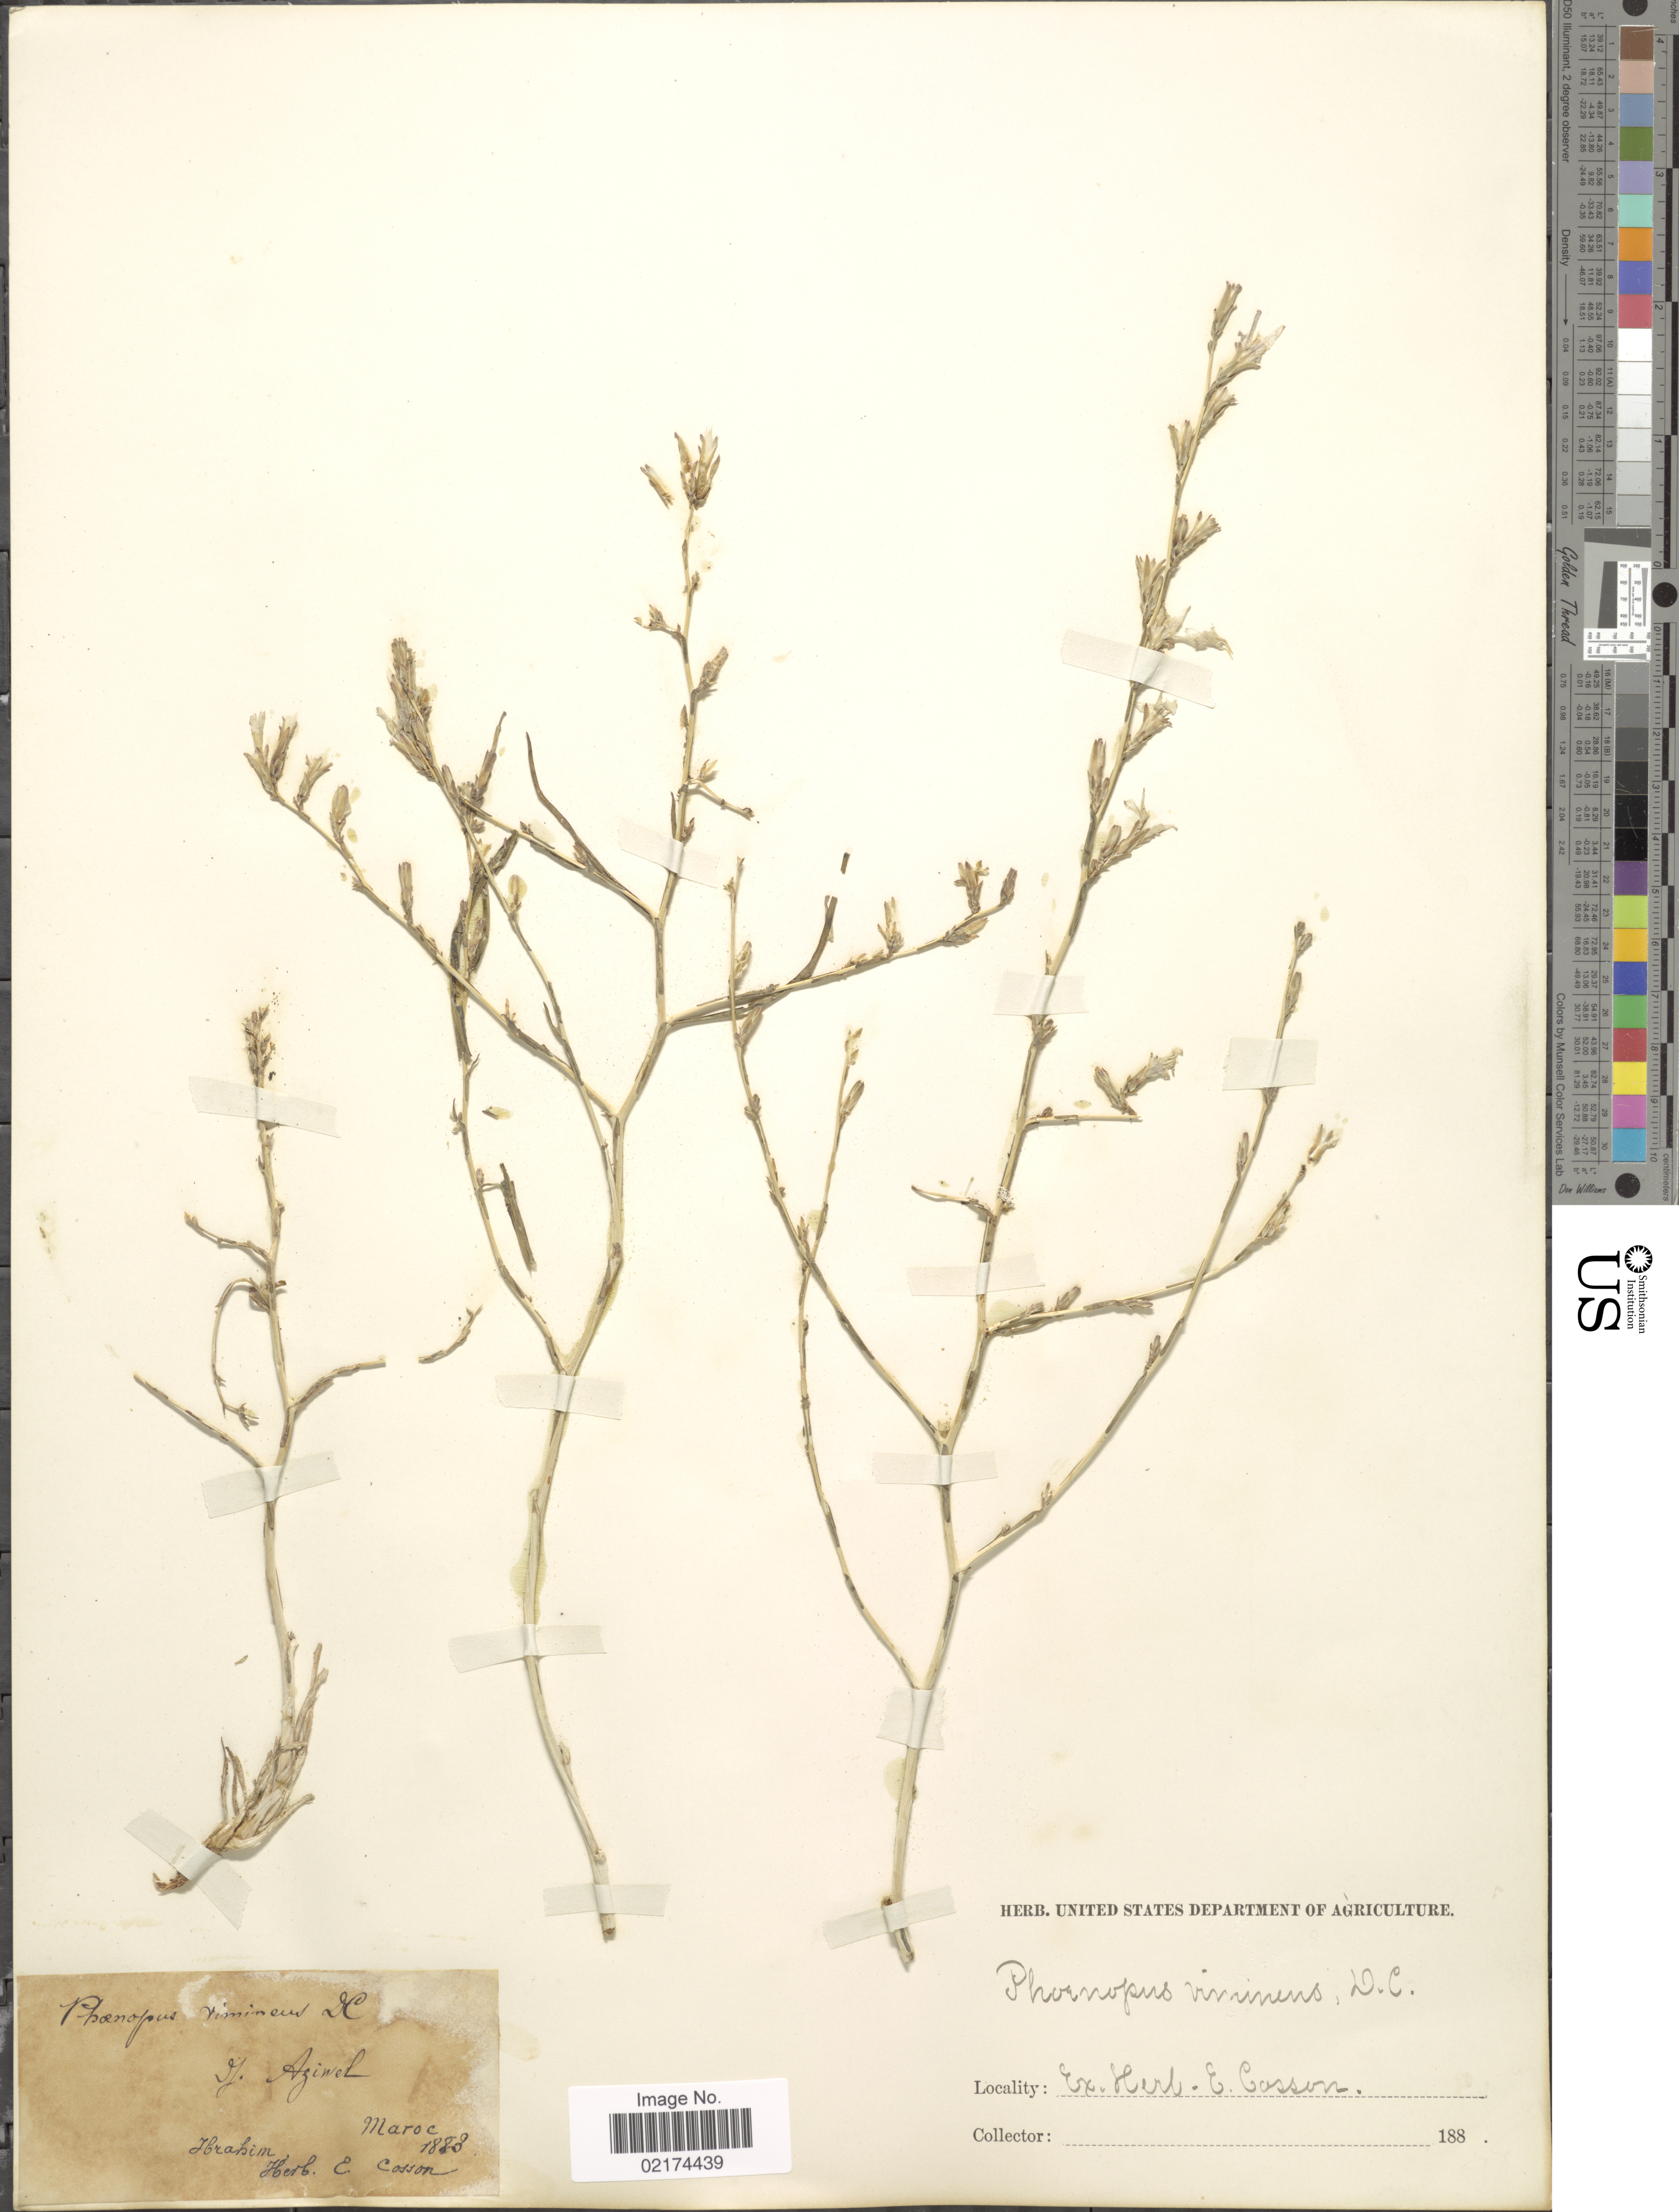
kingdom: Plantae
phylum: Tracheophyta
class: Magnoliopsida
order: Asterales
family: Asteraceae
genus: Lactuca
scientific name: Lactuca viminea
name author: (L.) J. Presl & C. Presl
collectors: -. Ibrahim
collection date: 1883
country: Morocco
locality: J. Aziwel